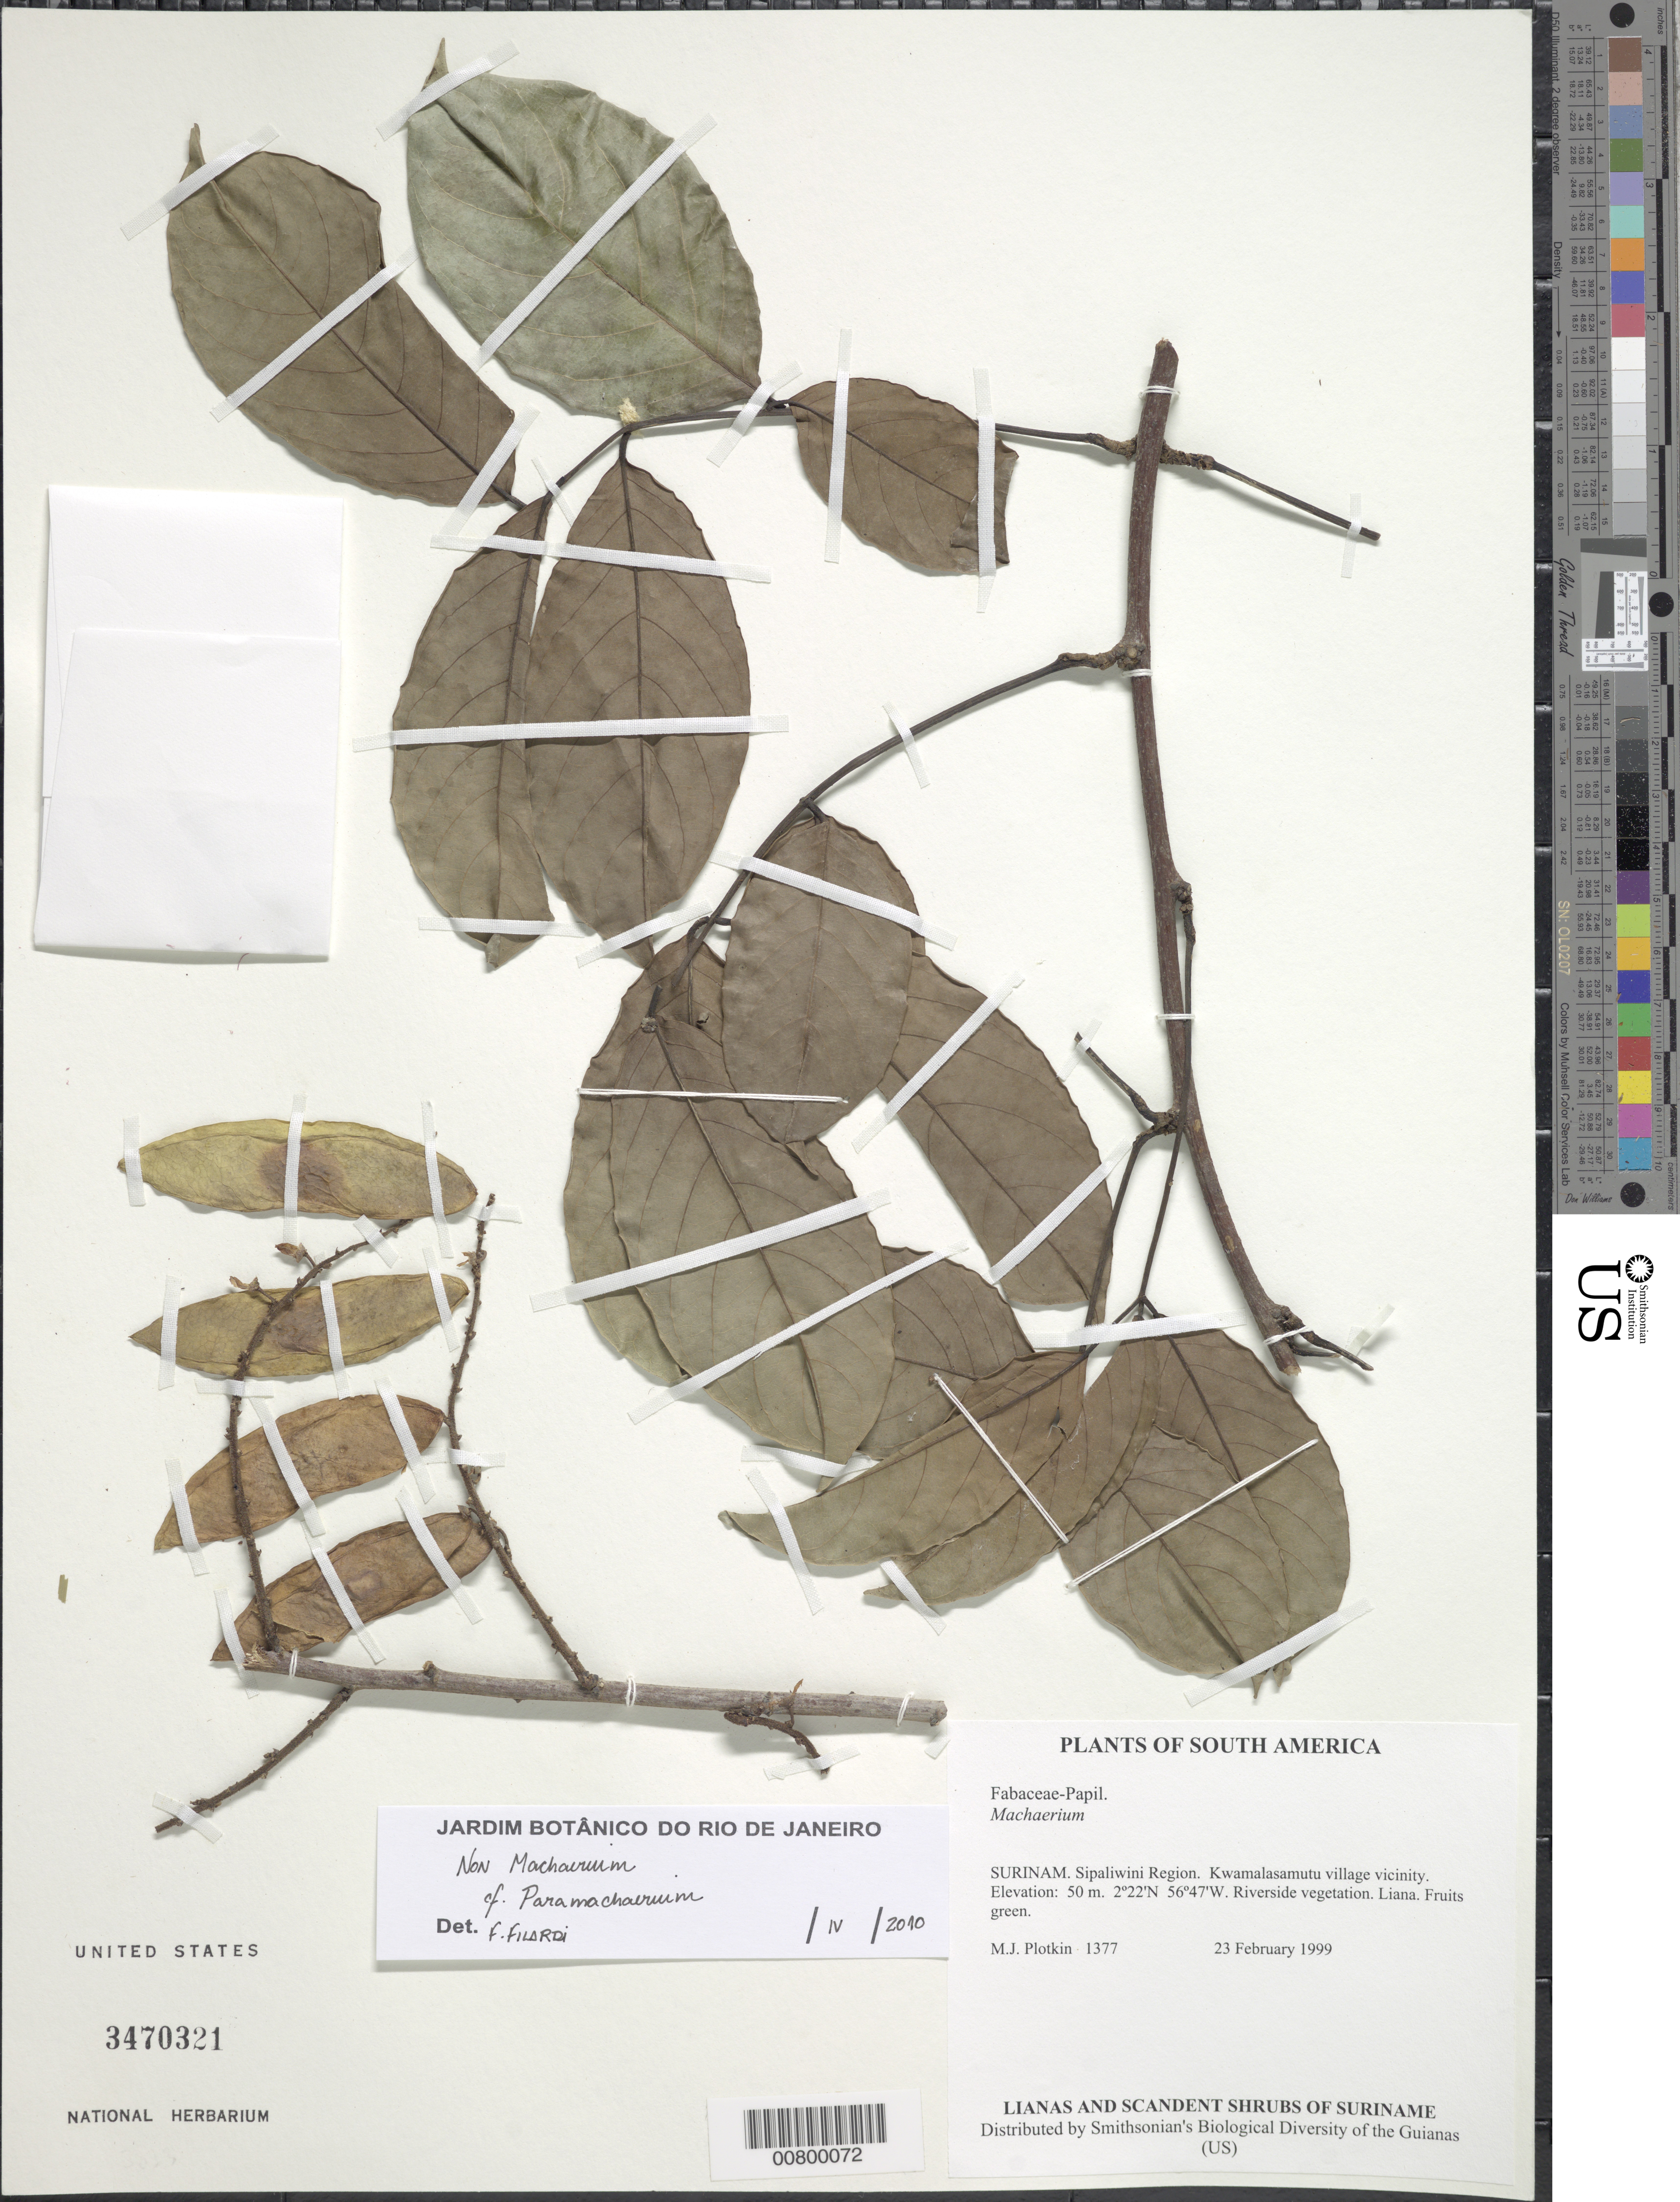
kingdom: Plantae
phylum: Tracheophyta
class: Magnoliopsida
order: Fabales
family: Fabaceae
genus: Paramachaerium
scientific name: Paramachaerium sp.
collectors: M. Plotkin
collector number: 1377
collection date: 1999-02-23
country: Suriname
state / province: Sipaliwini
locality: Kwamalasamutu village vicinity. Riverside vegetation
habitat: Riverside vegetation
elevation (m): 50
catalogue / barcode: US 3470321